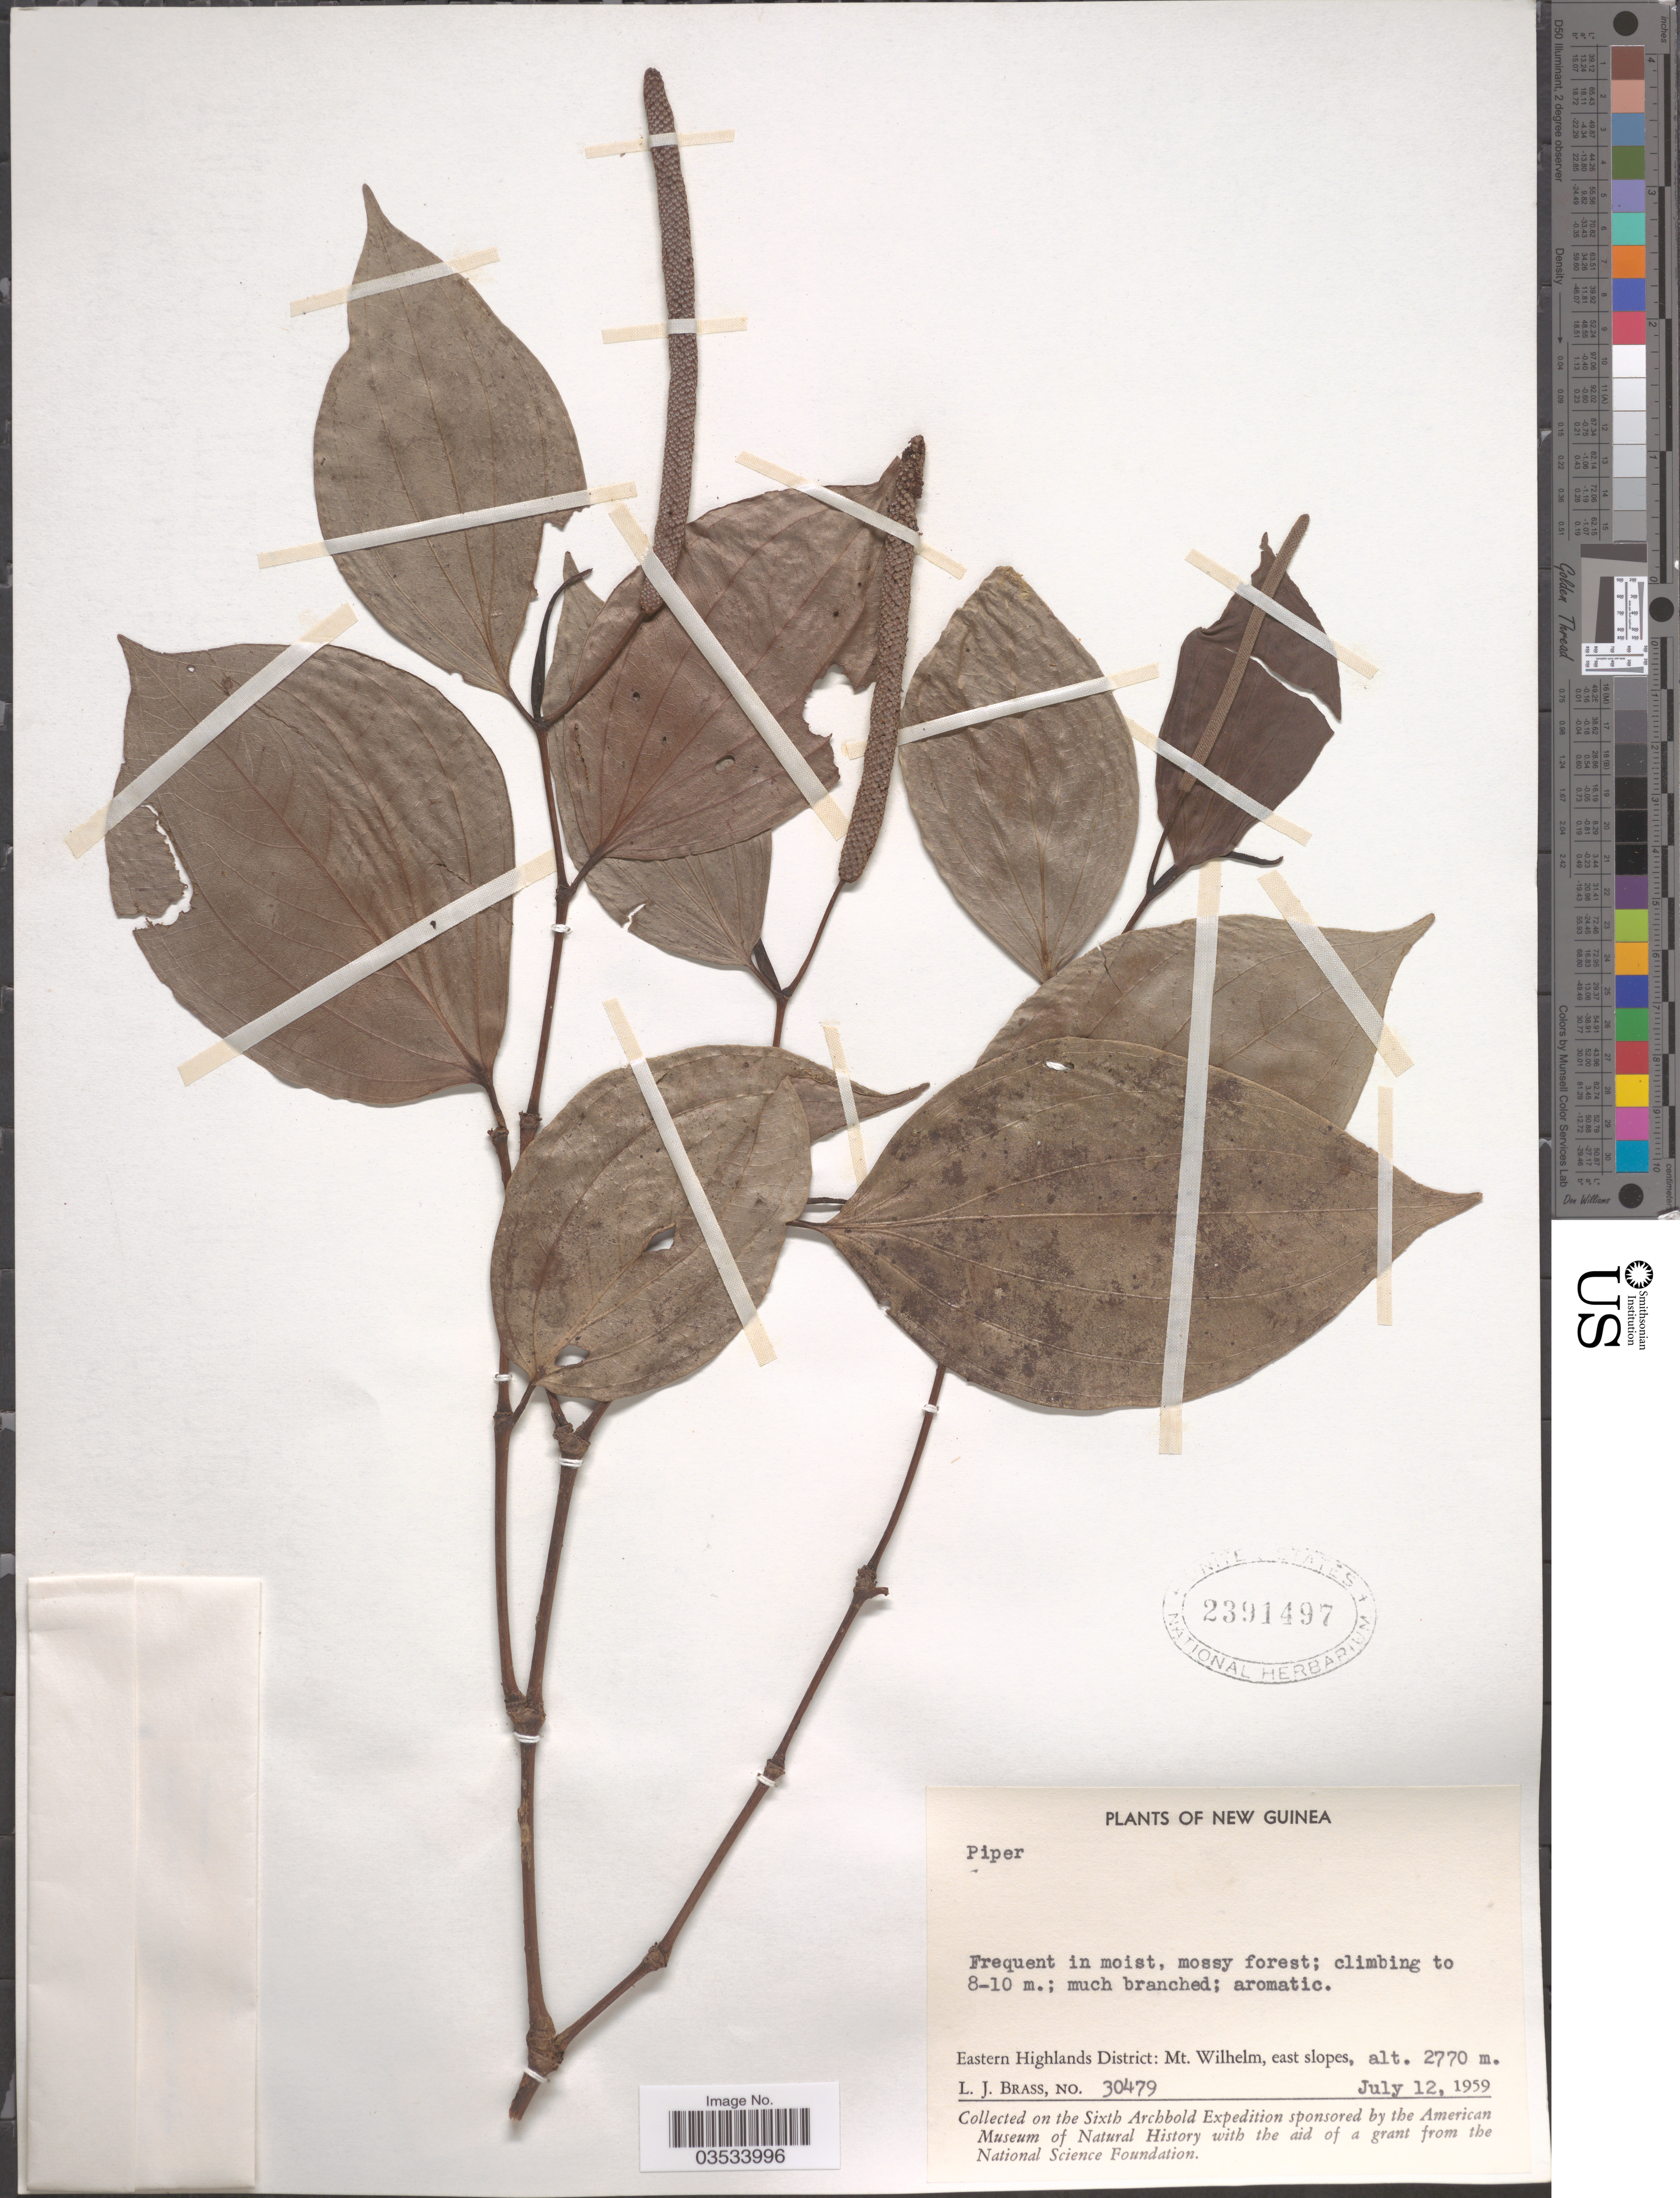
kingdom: Plantae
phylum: Tracheophyta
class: Magnoliopsida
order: Piperales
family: Piperaceae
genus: Piper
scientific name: Piper sp.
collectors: L. J. Brass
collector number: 30479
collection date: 1959-07-12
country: Papua New Guinea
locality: New Guinea. Eastern Highlands District: Mt. Wilhelm, east slopes.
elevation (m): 2770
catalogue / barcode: US 2391497